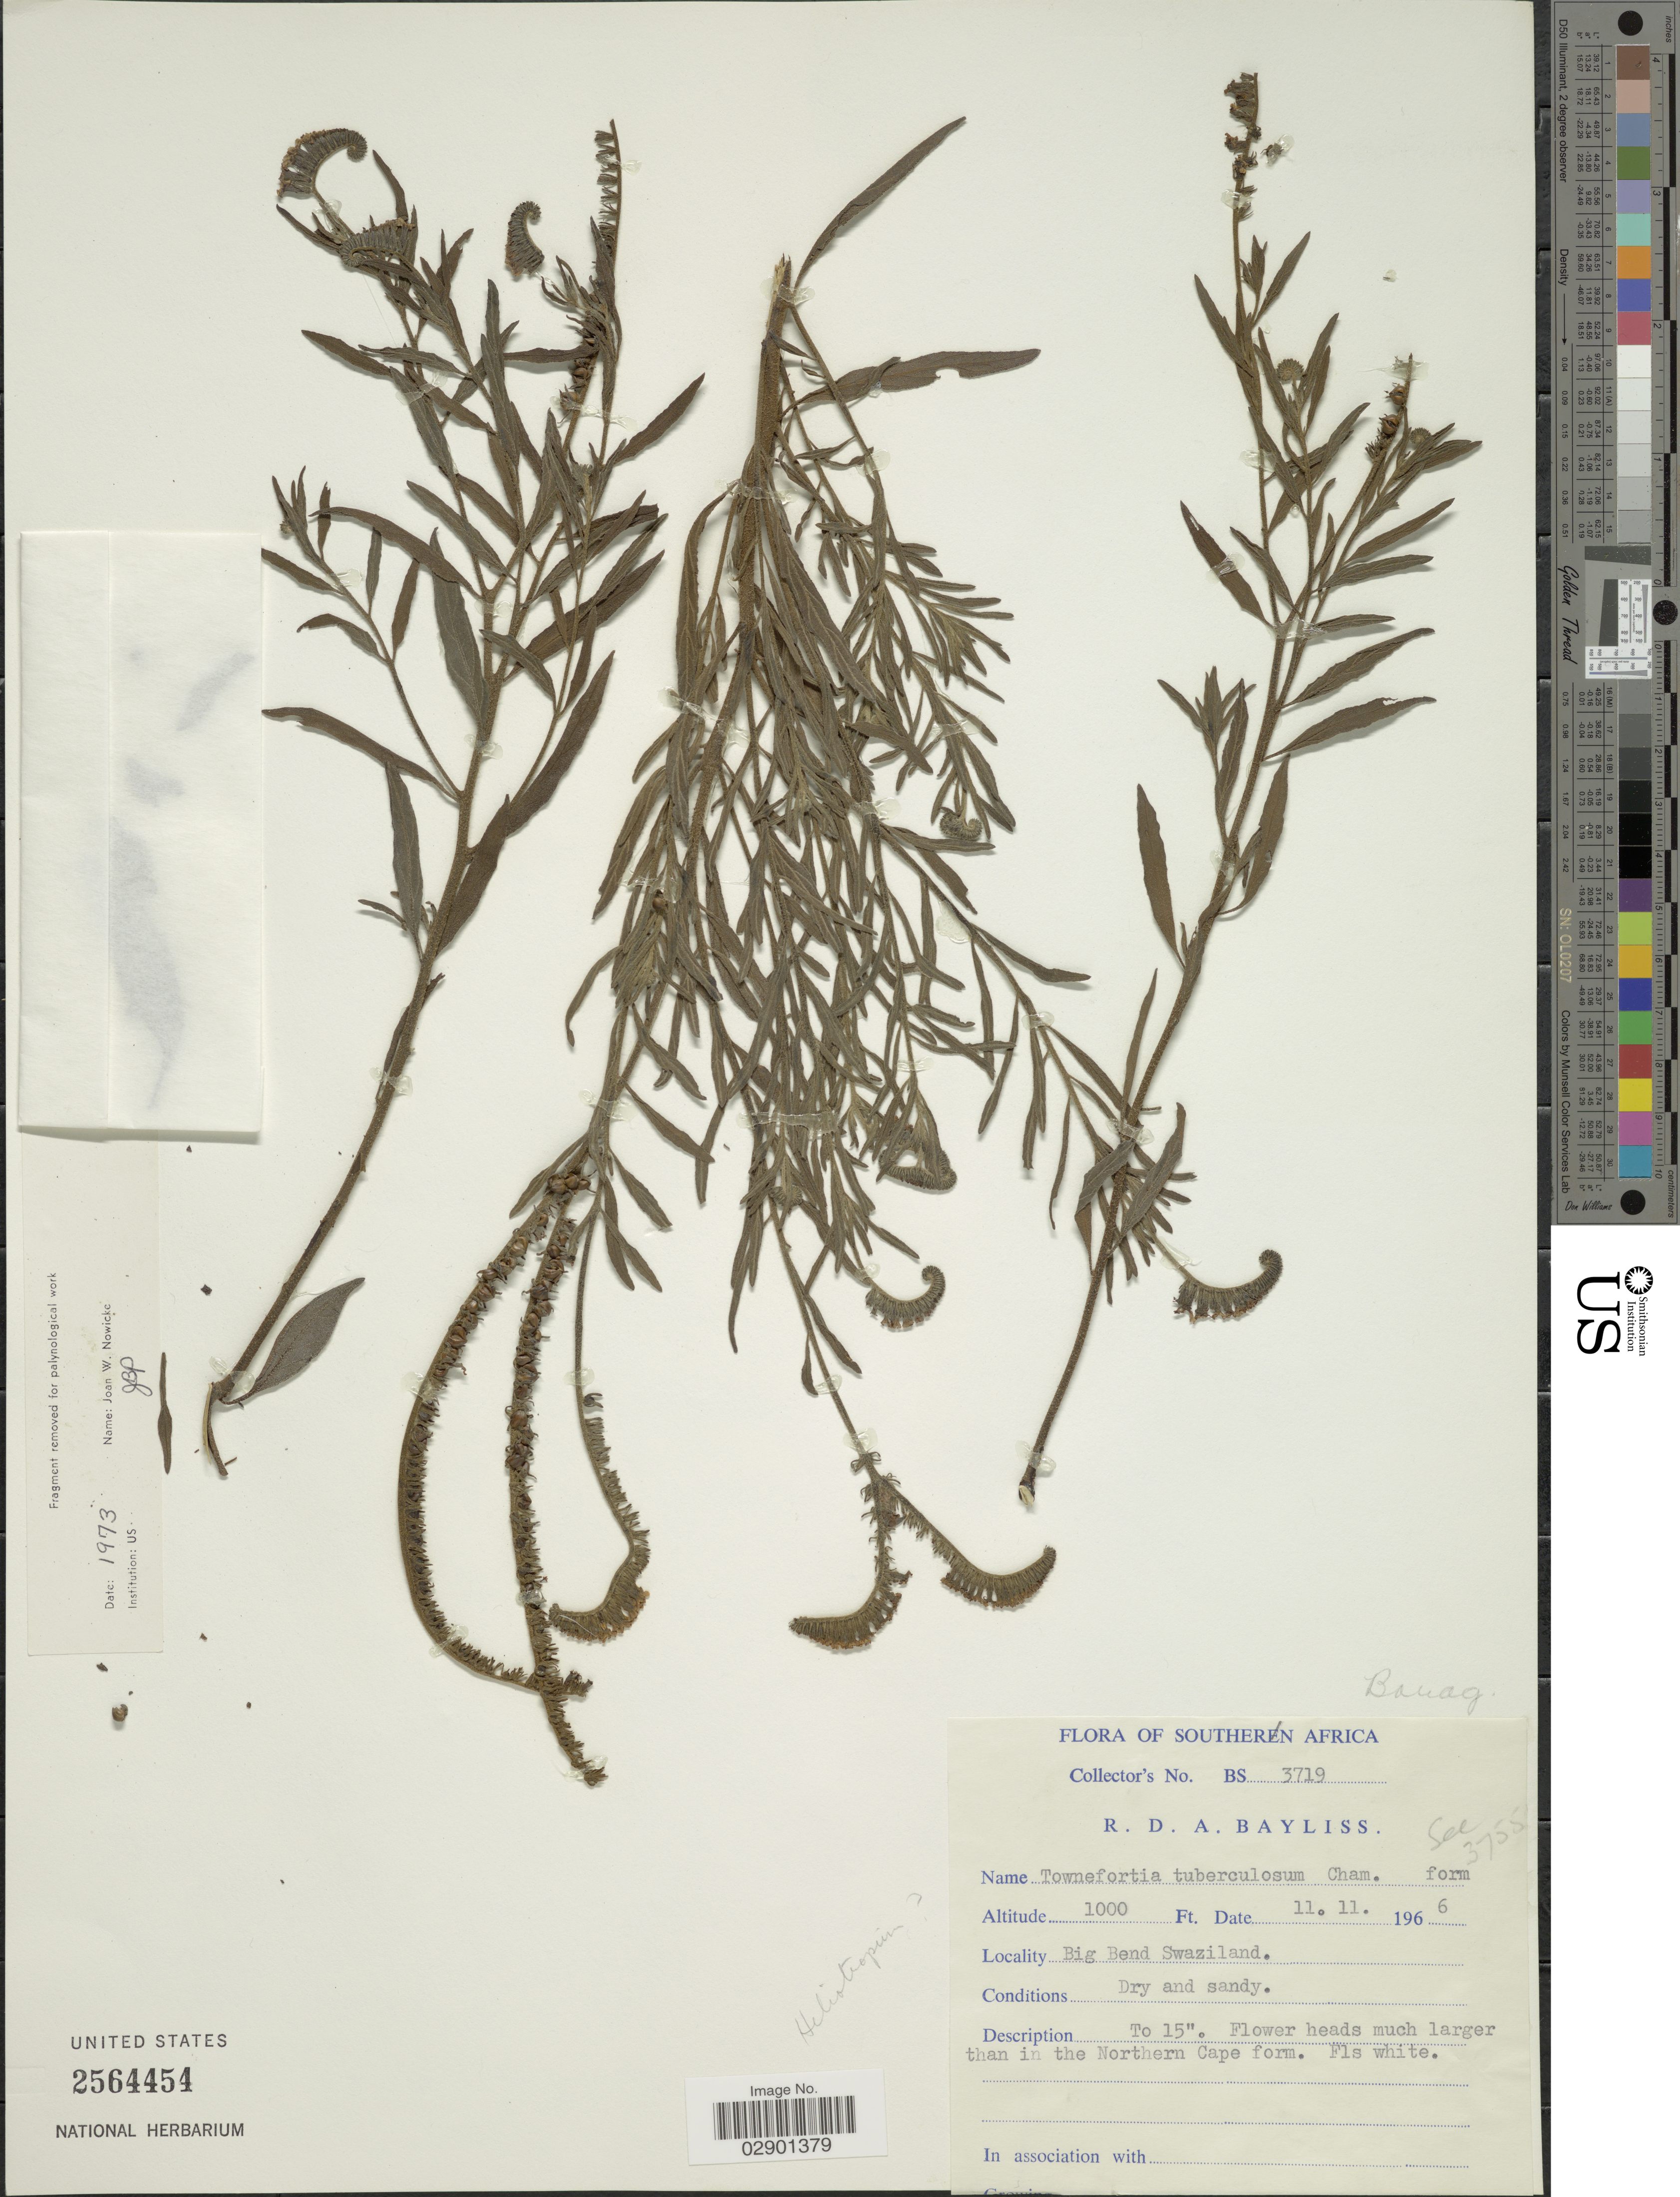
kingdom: Plantae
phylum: Tracheophyta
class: Magnoliopsida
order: Boraginales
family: Heliotropiaceae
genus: Heliotropium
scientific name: Heliotropium nelsonii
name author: C.H. Wright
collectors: R. Bayliss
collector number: BS 3719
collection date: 1966-11-11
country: South Africa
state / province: Northern Cape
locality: Southern Africa. Big Bend Swaziland. Flower heads much larger than in the Northern Cape form.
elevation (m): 305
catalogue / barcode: US 2564454